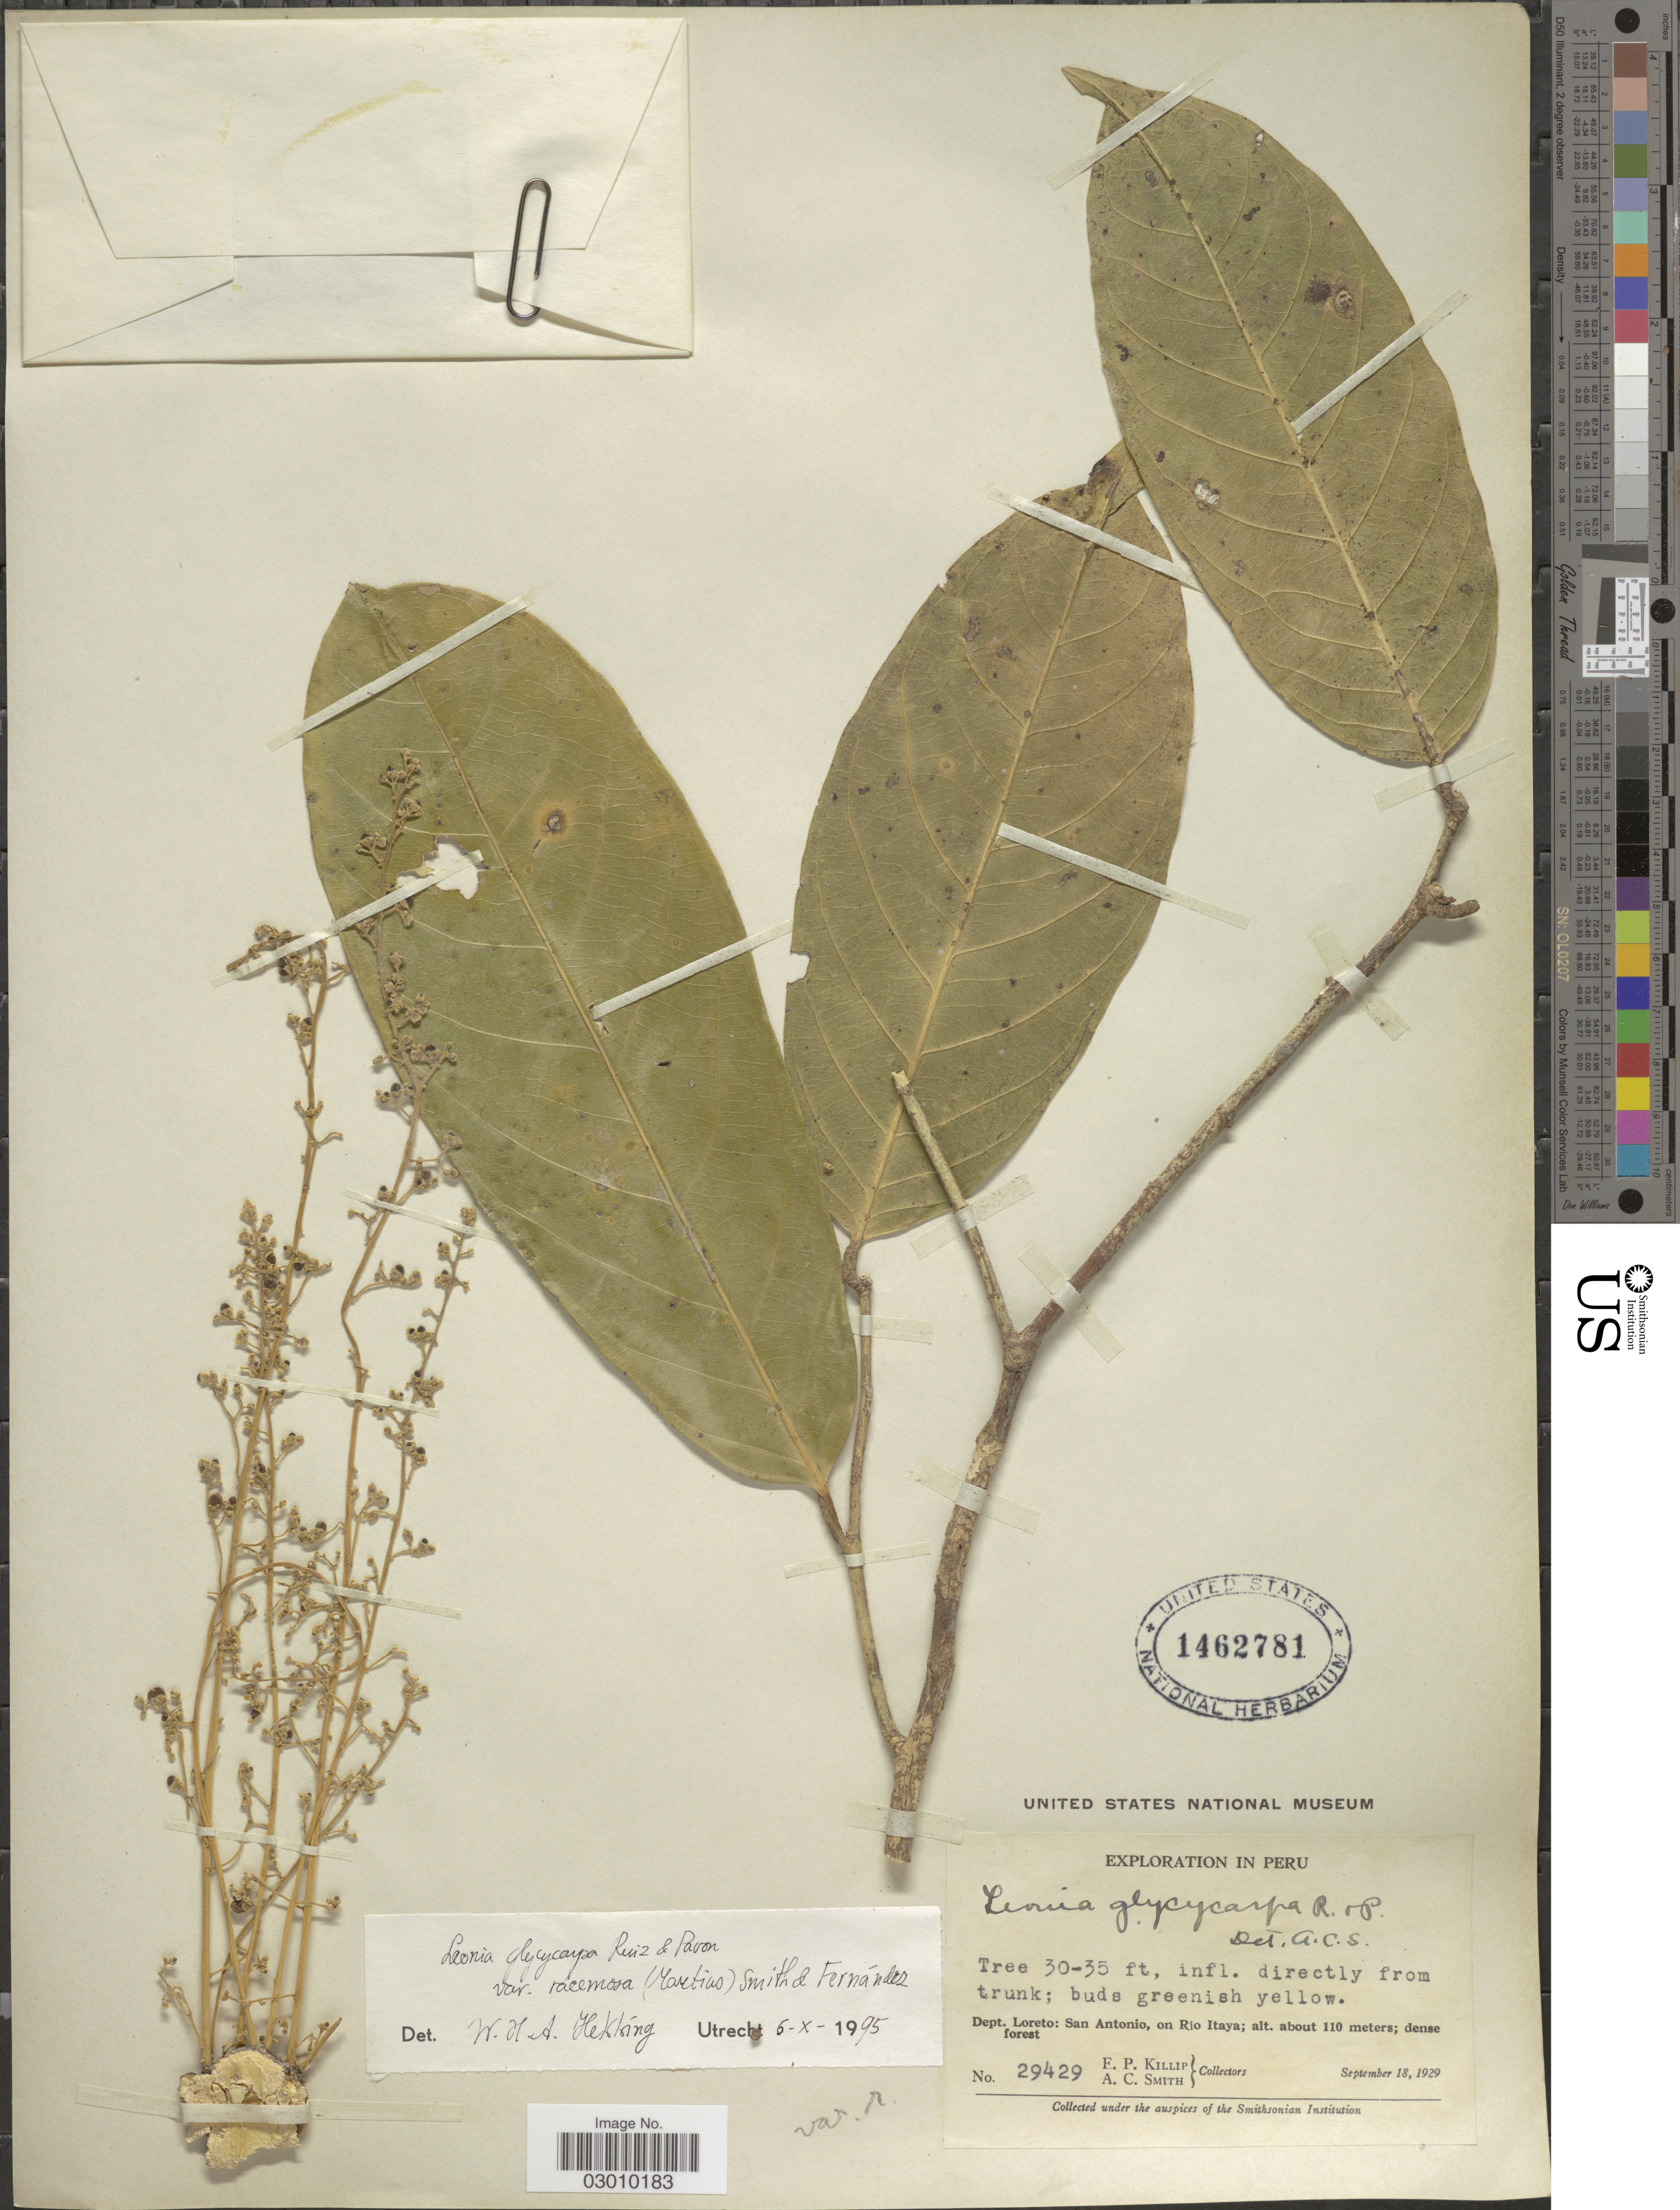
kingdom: Plantae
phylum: Tracheophyta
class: Magnoliopsida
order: Malpighiales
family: Violaceae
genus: Leonia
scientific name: Leonia glycycarpa var. racemosa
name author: (Mart.) L.B. Sm. & A. Fernández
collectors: E. P. Killip & A. C. Smith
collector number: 29429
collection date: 1929-09-18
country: Peru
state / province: Loreto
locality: Dept. Loreto: San Antonio, on Río Itaya.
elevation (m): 110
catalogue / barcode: US 1462781